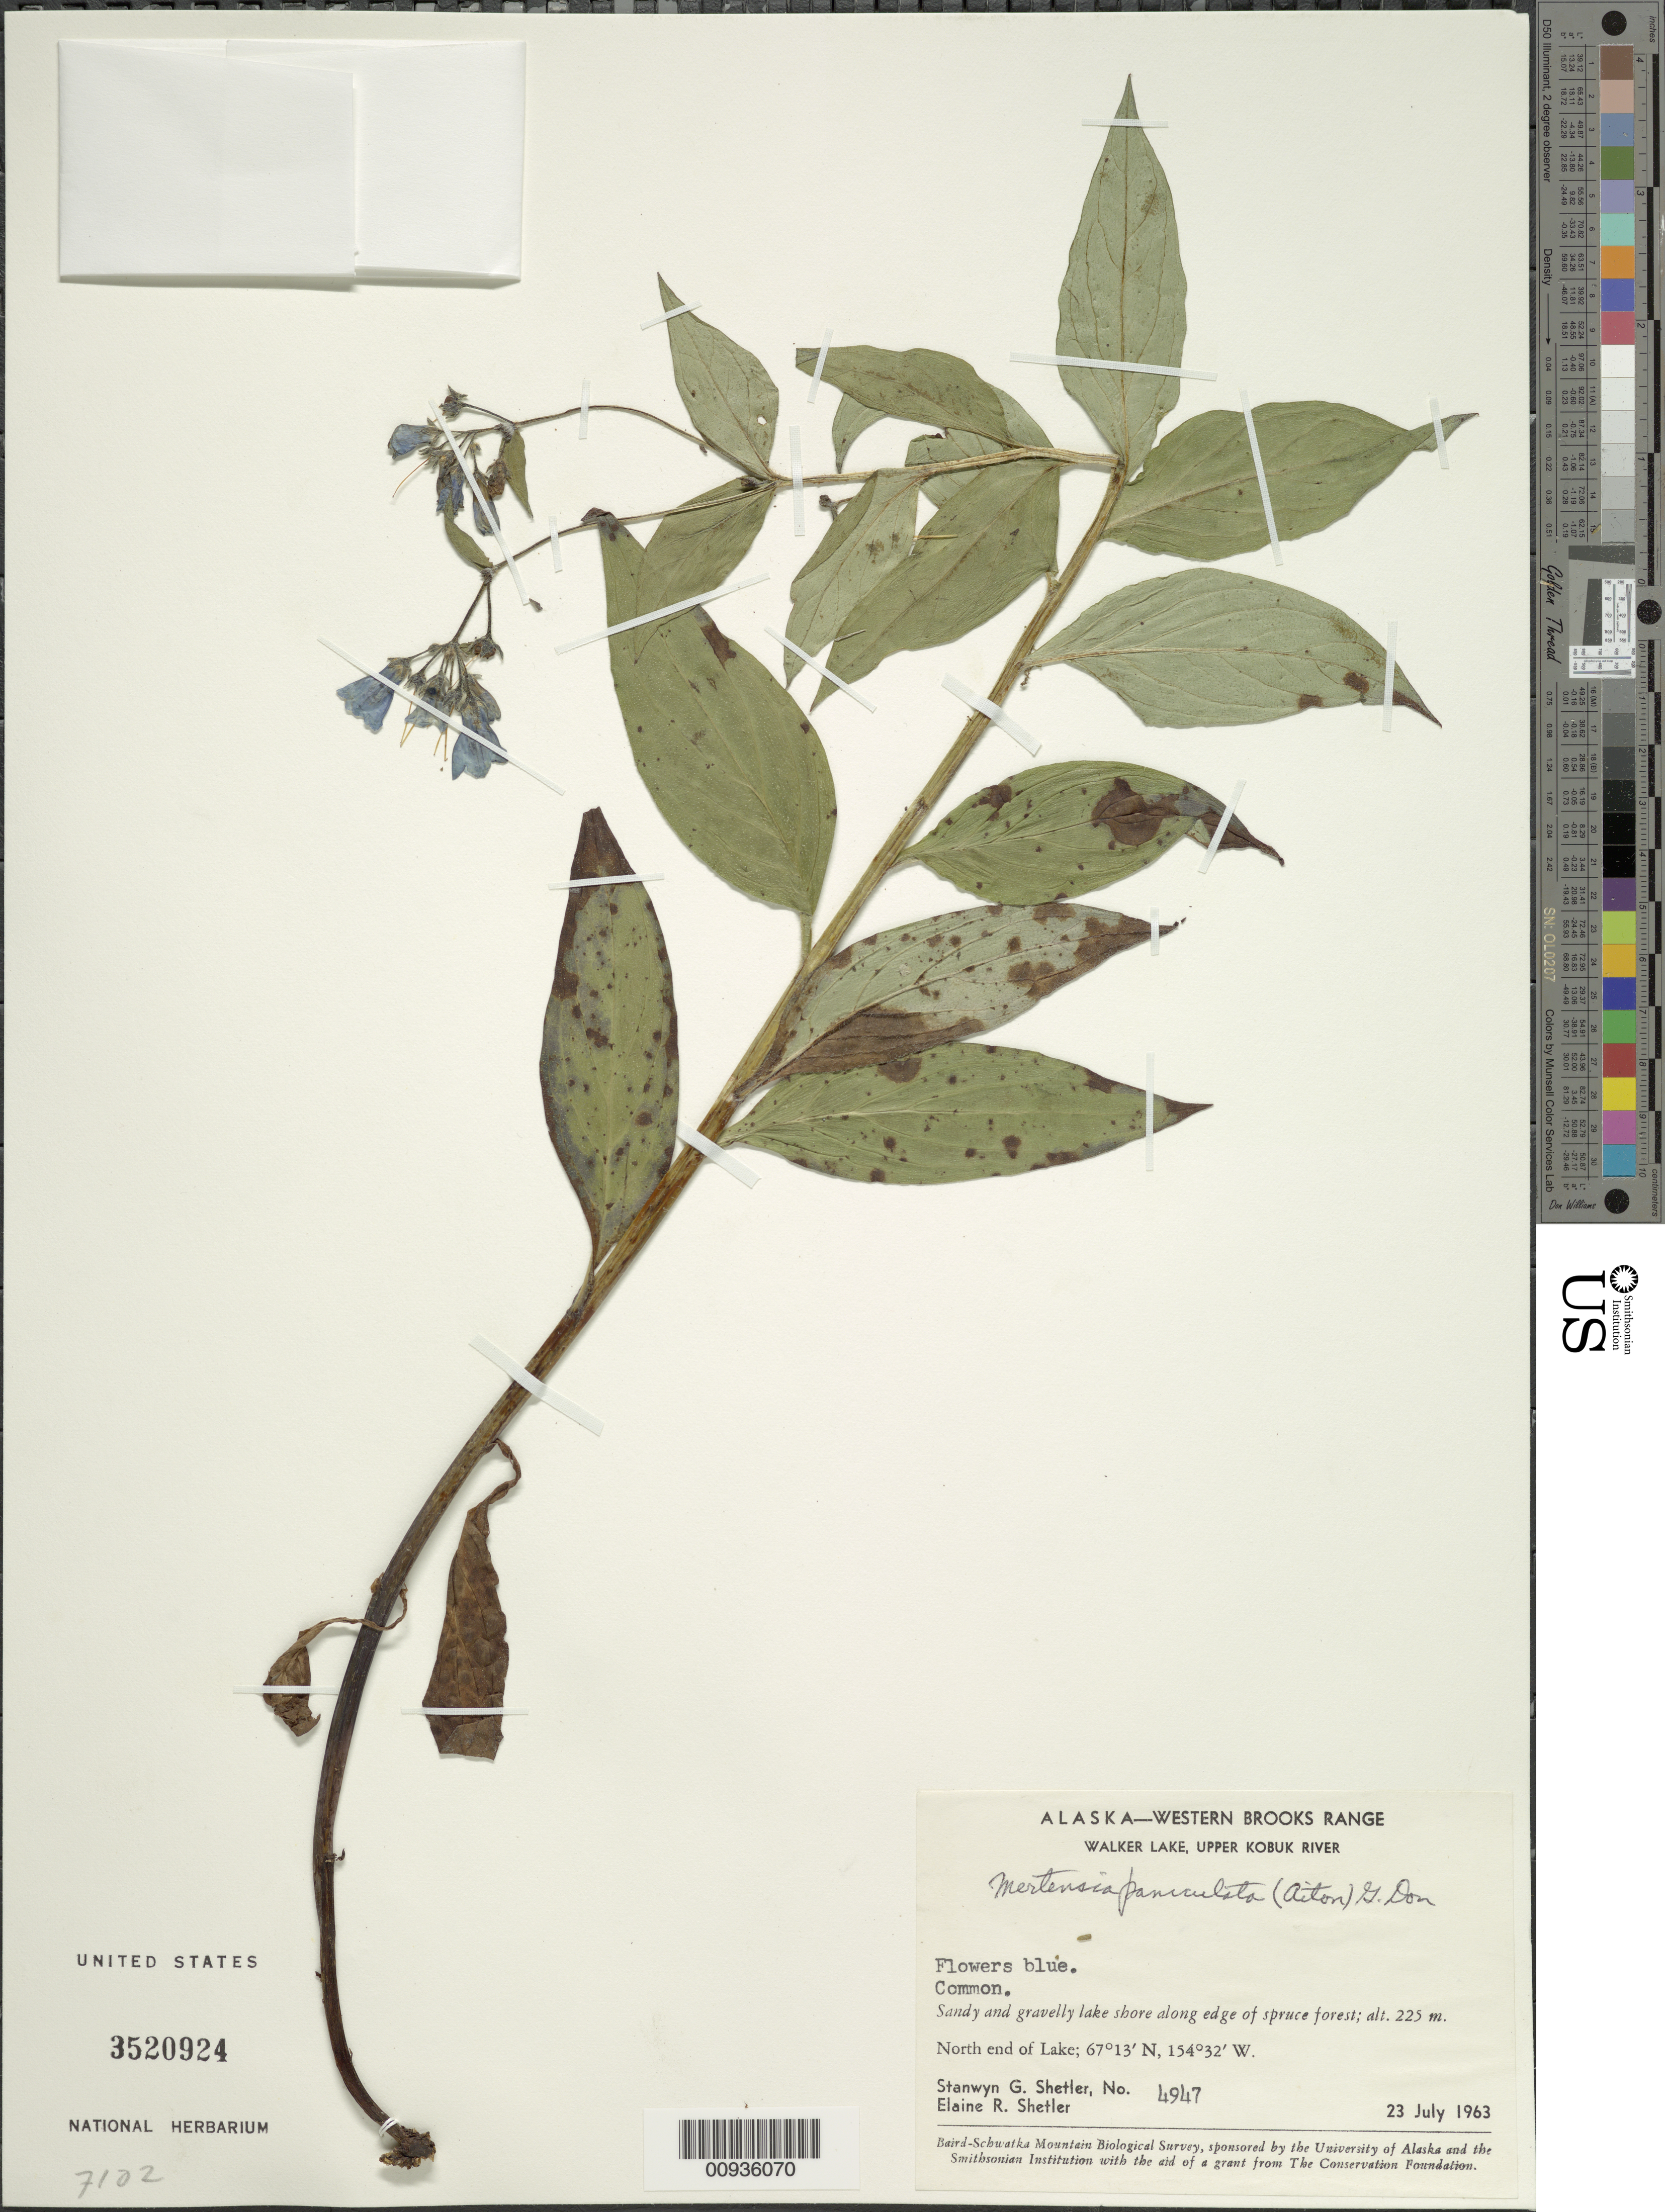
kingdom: Plantae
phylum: Tracheophyta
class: Magnoliopsida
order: Boraginales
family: Boraginaceae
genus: Mertensia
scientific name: Mertensia paniculata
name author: (Aiton) G. Don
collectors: S. Shetler & E. R. Shetler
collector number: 4947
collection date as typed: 23 Jul 1963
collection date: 1963-07-23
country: United States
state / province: Alaska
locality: North end of Walker Lake. Western Brooks Range, Upper Kobuk River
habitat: Sandy and gravelly lake shore along edge of spruce forest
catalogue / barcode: US 3520924